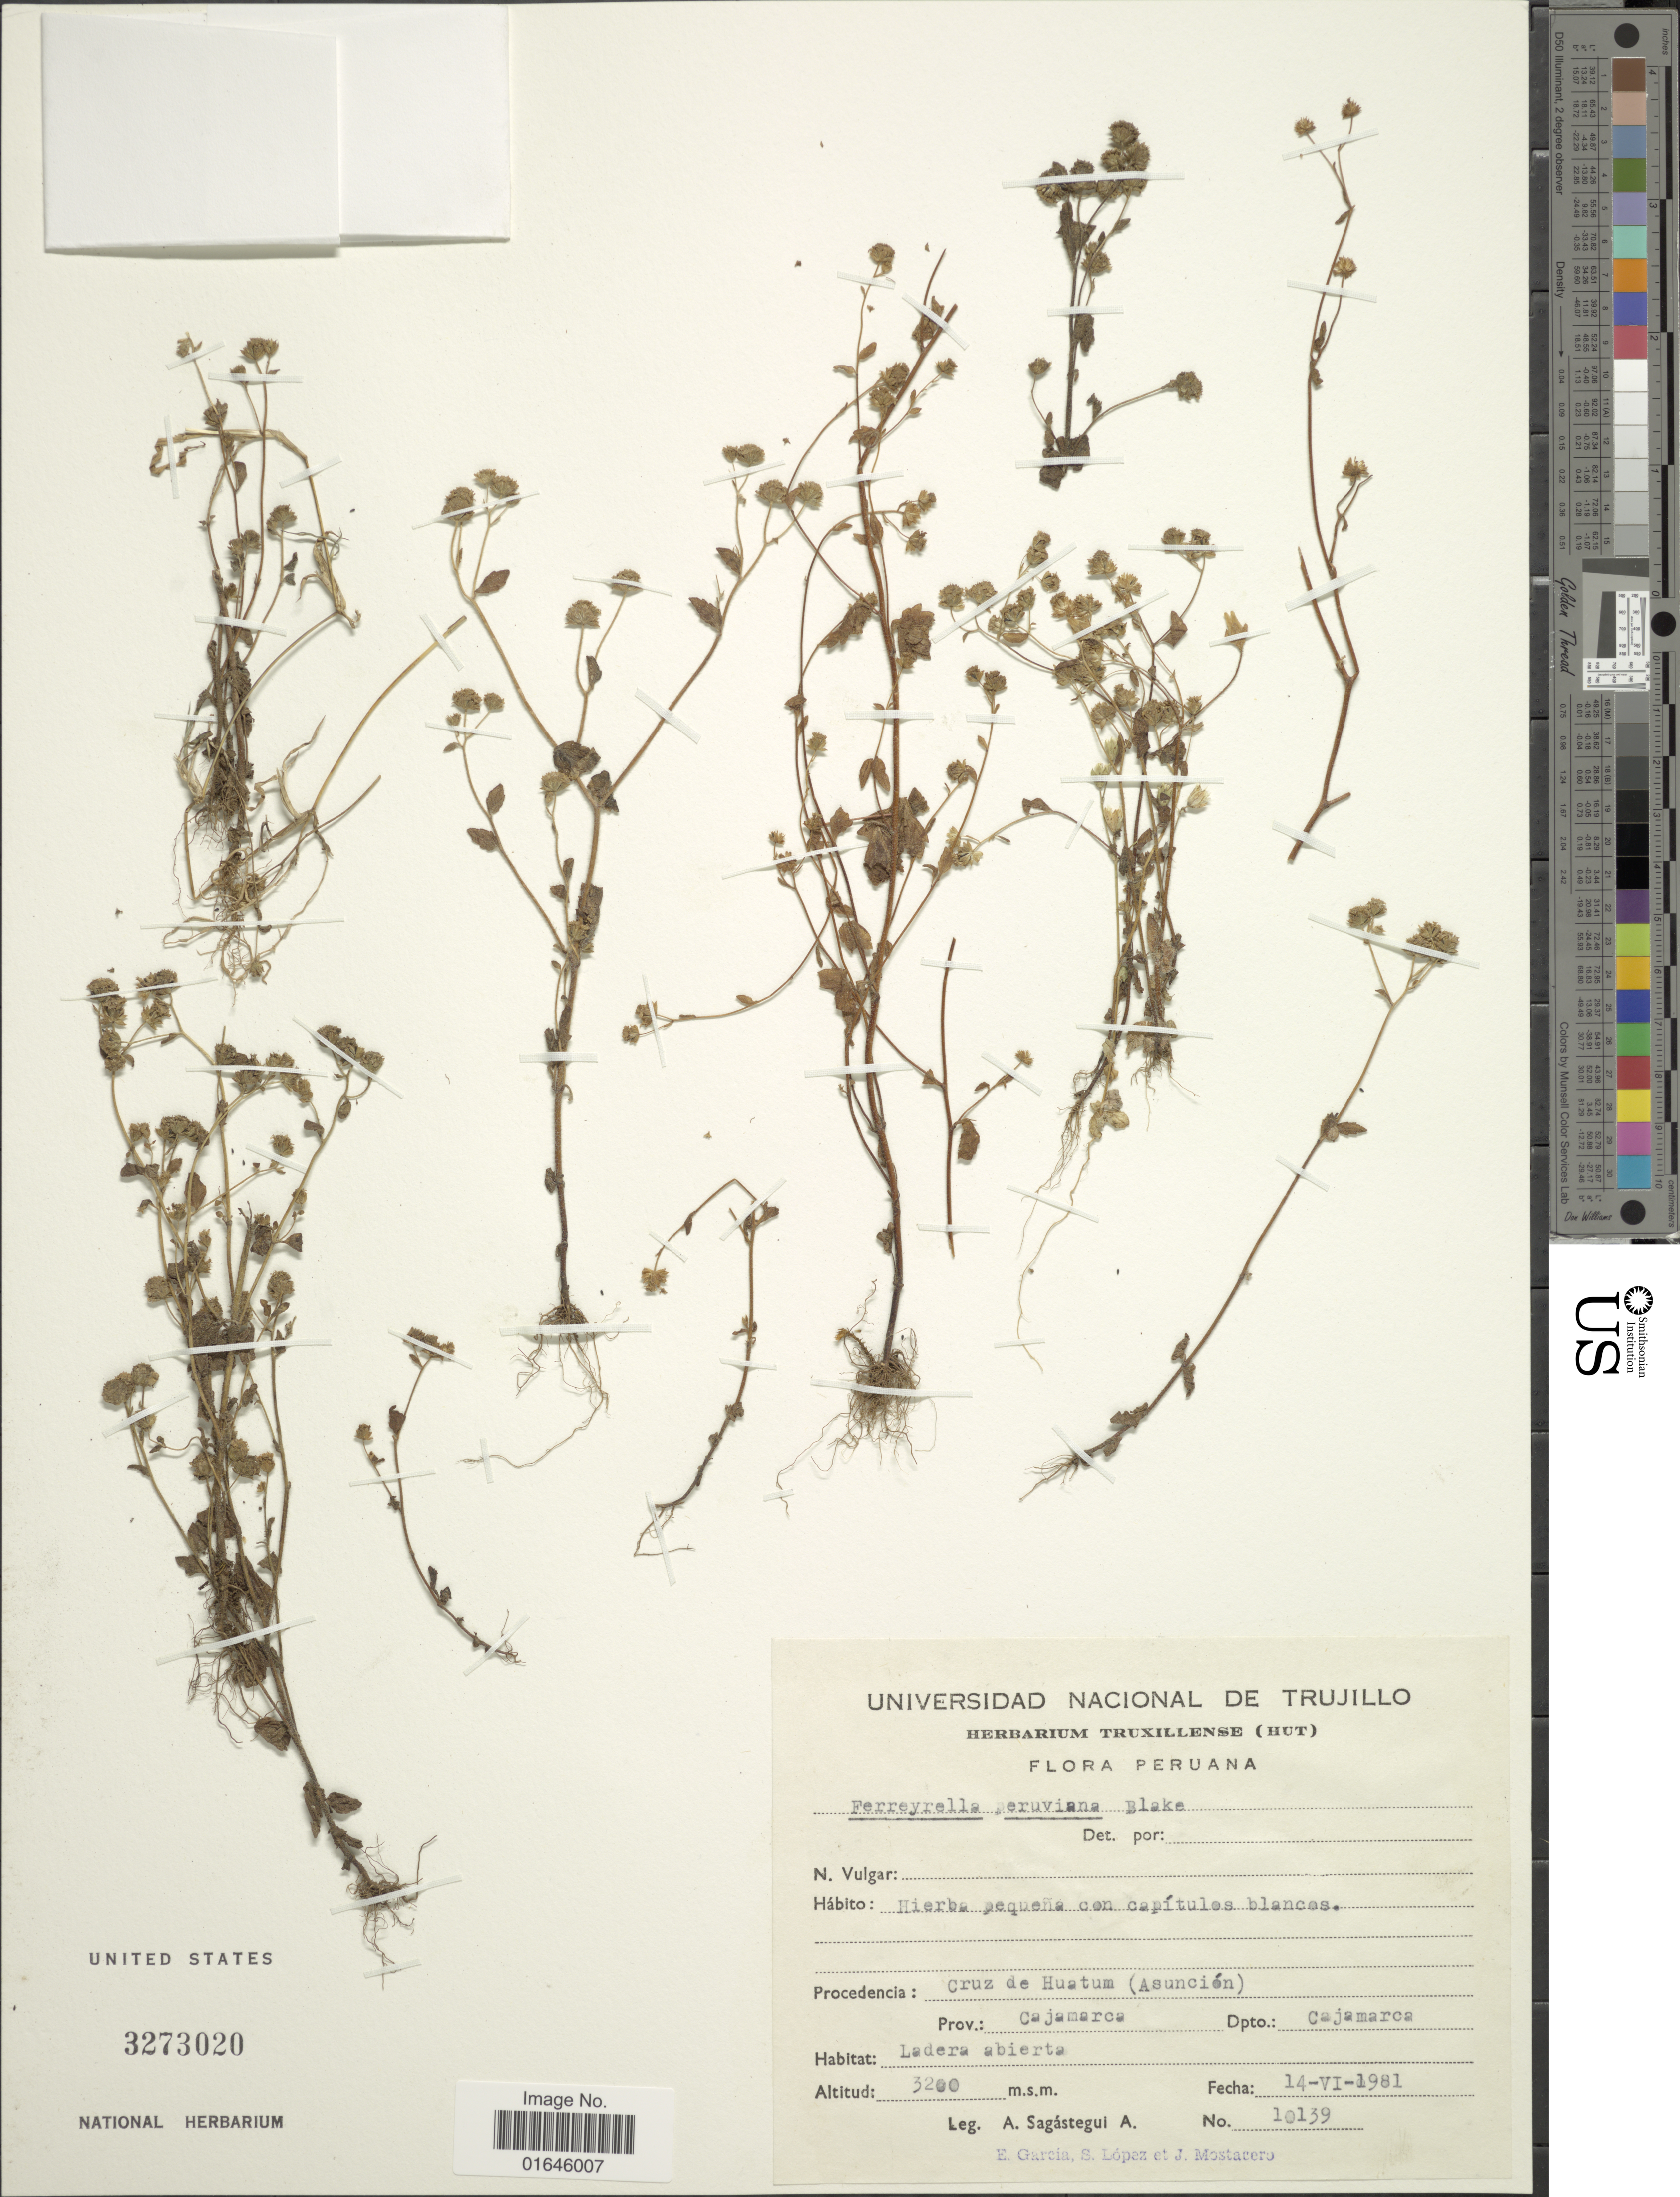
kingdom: Plantae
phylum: Tracheophyta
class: Magnoliopsida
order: Asterales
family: Asteraceae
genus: Ferreyrella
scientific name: Ferreyrella peruviana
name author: S.F. Blake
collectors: A. Sagástegui A., E. Garcia, S. Lopez & J. Mostacero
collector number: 10139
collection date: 1981-06-14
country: Peru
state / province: Cajamarca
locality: Dpto. Cajamarca, Cruz de Huatum (Asuncion)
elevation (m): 3200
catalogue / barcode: US 3273020